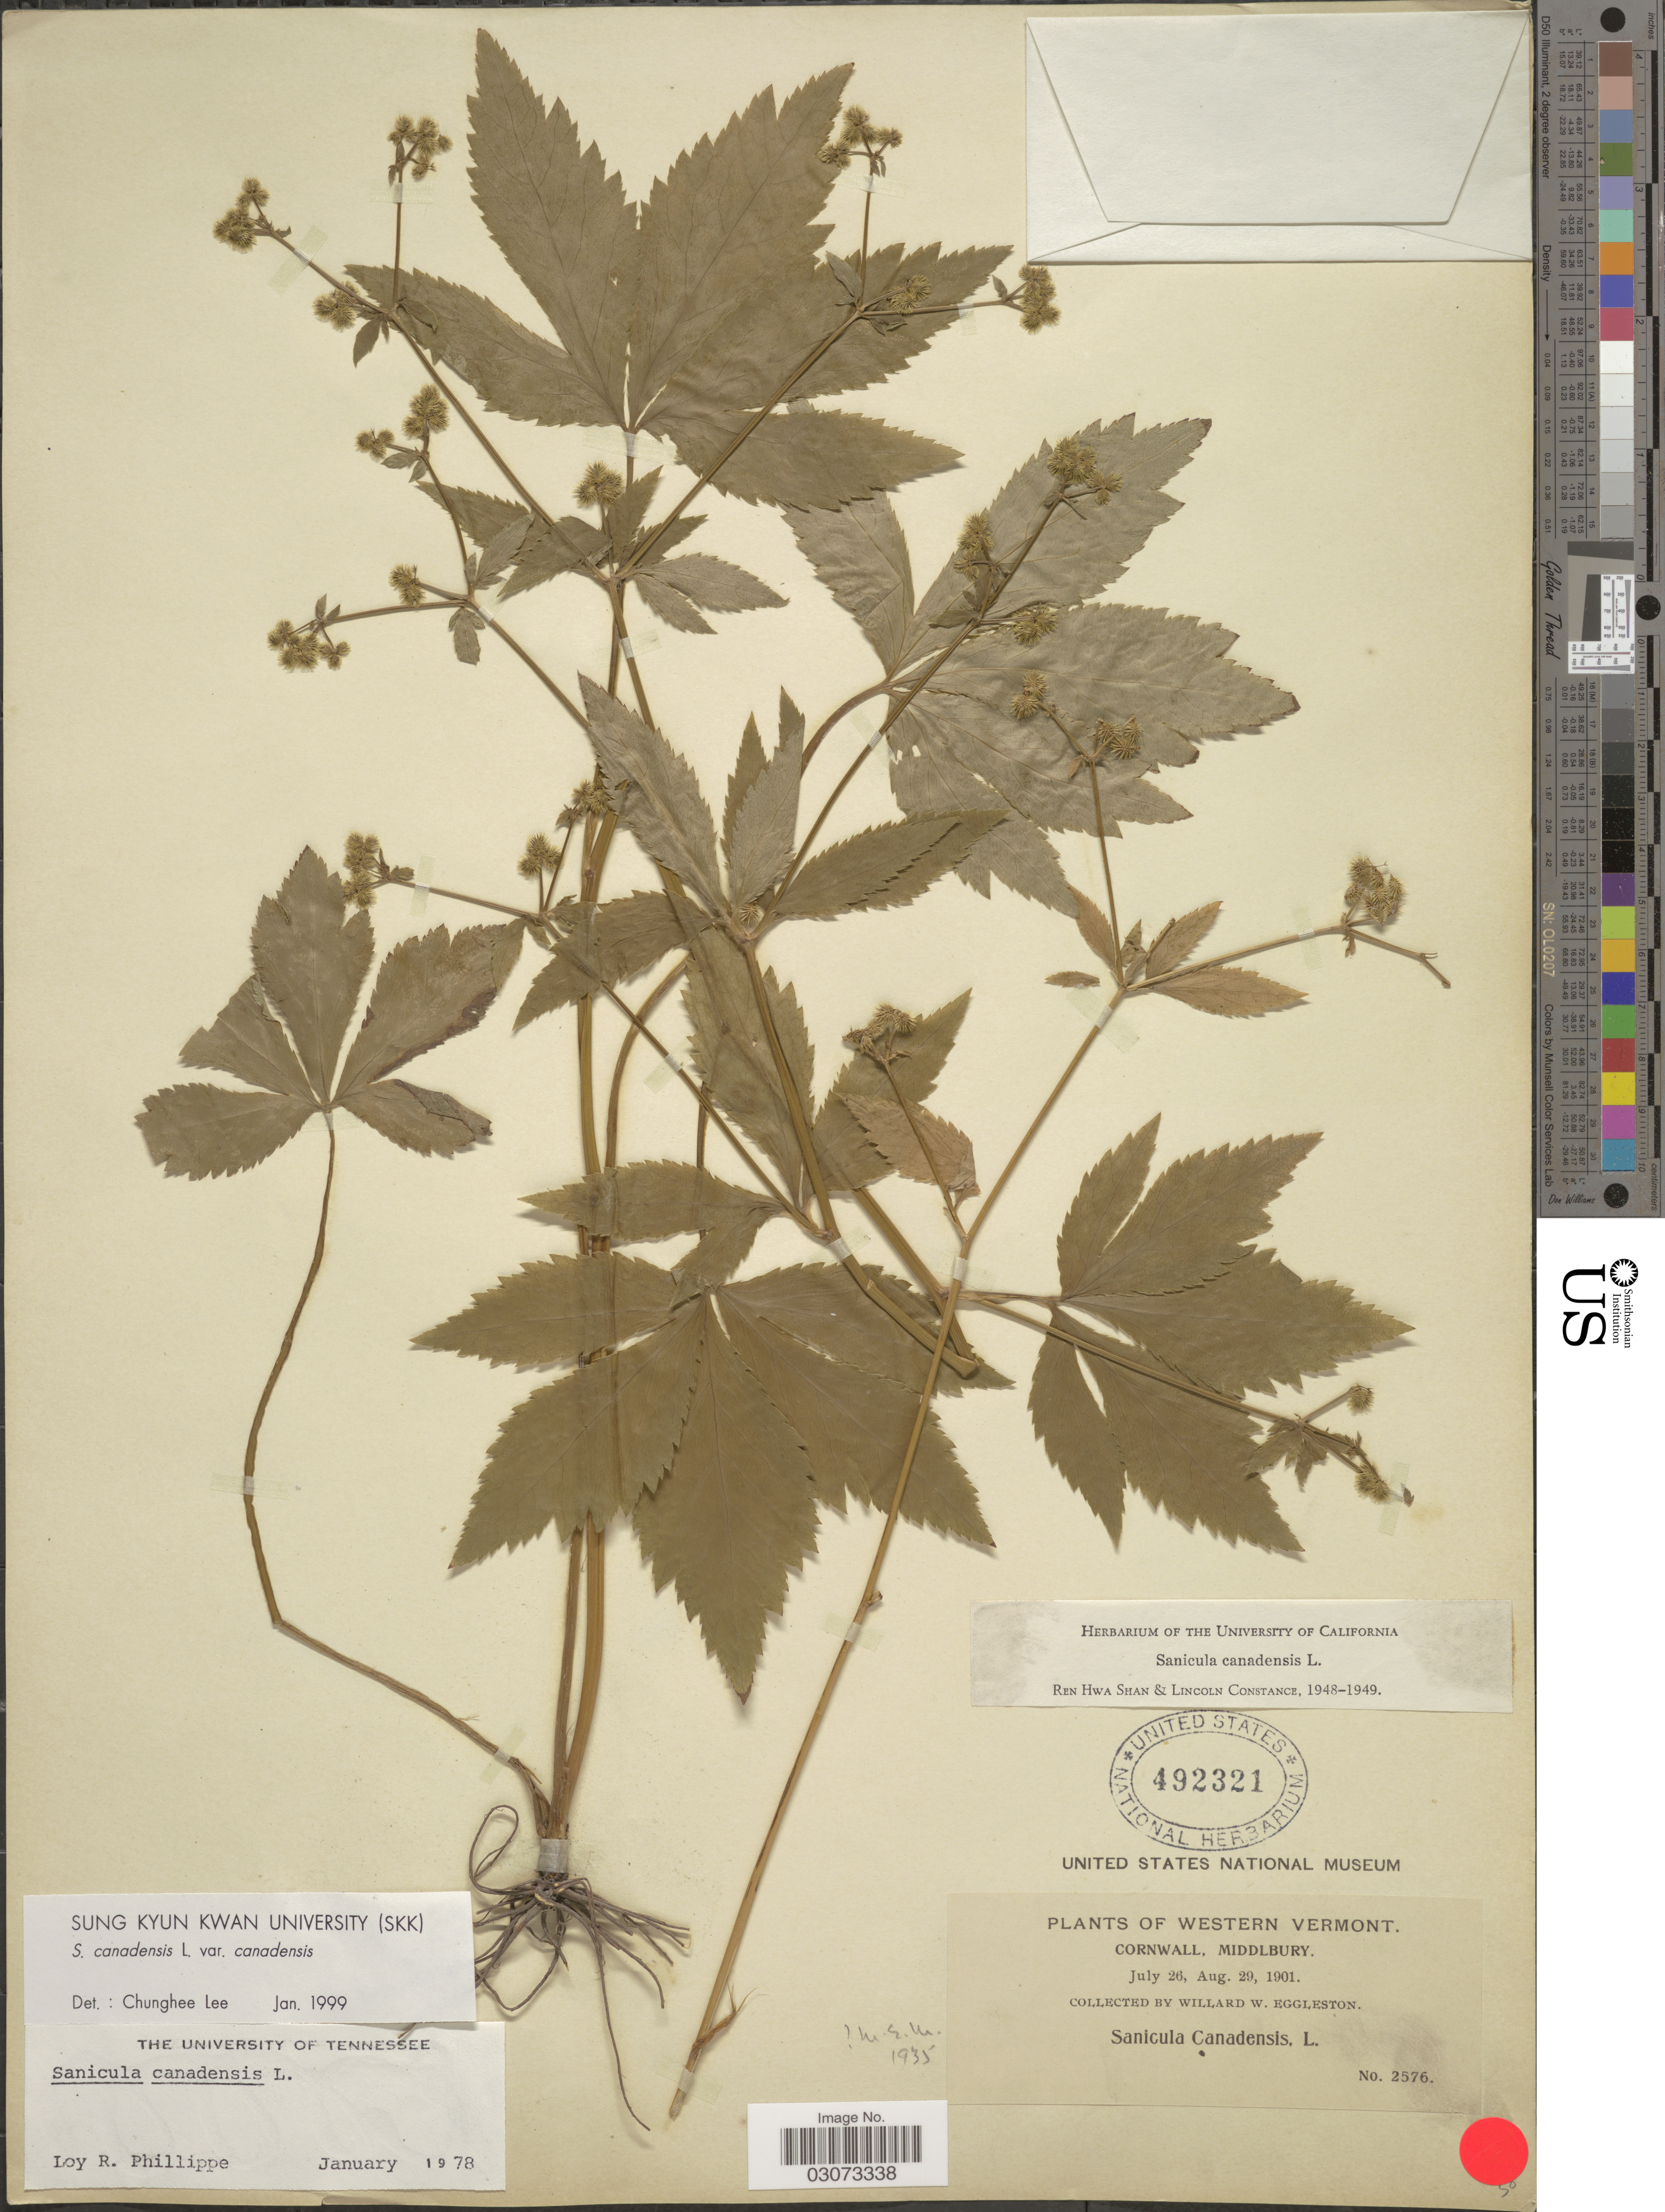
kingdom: Plantae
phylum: Tracheophyta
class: Magnoliopsida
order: Apiales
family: Apiaceae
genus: Sanicula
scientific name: Sanicula canadensis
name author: L.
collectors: W. W. Eggleston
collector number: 2576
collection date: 1901-07-26/1901-08-29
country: United States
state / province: Vermont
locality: Western Vermont. Cornwall, Middlbury.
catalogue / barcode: US 492321